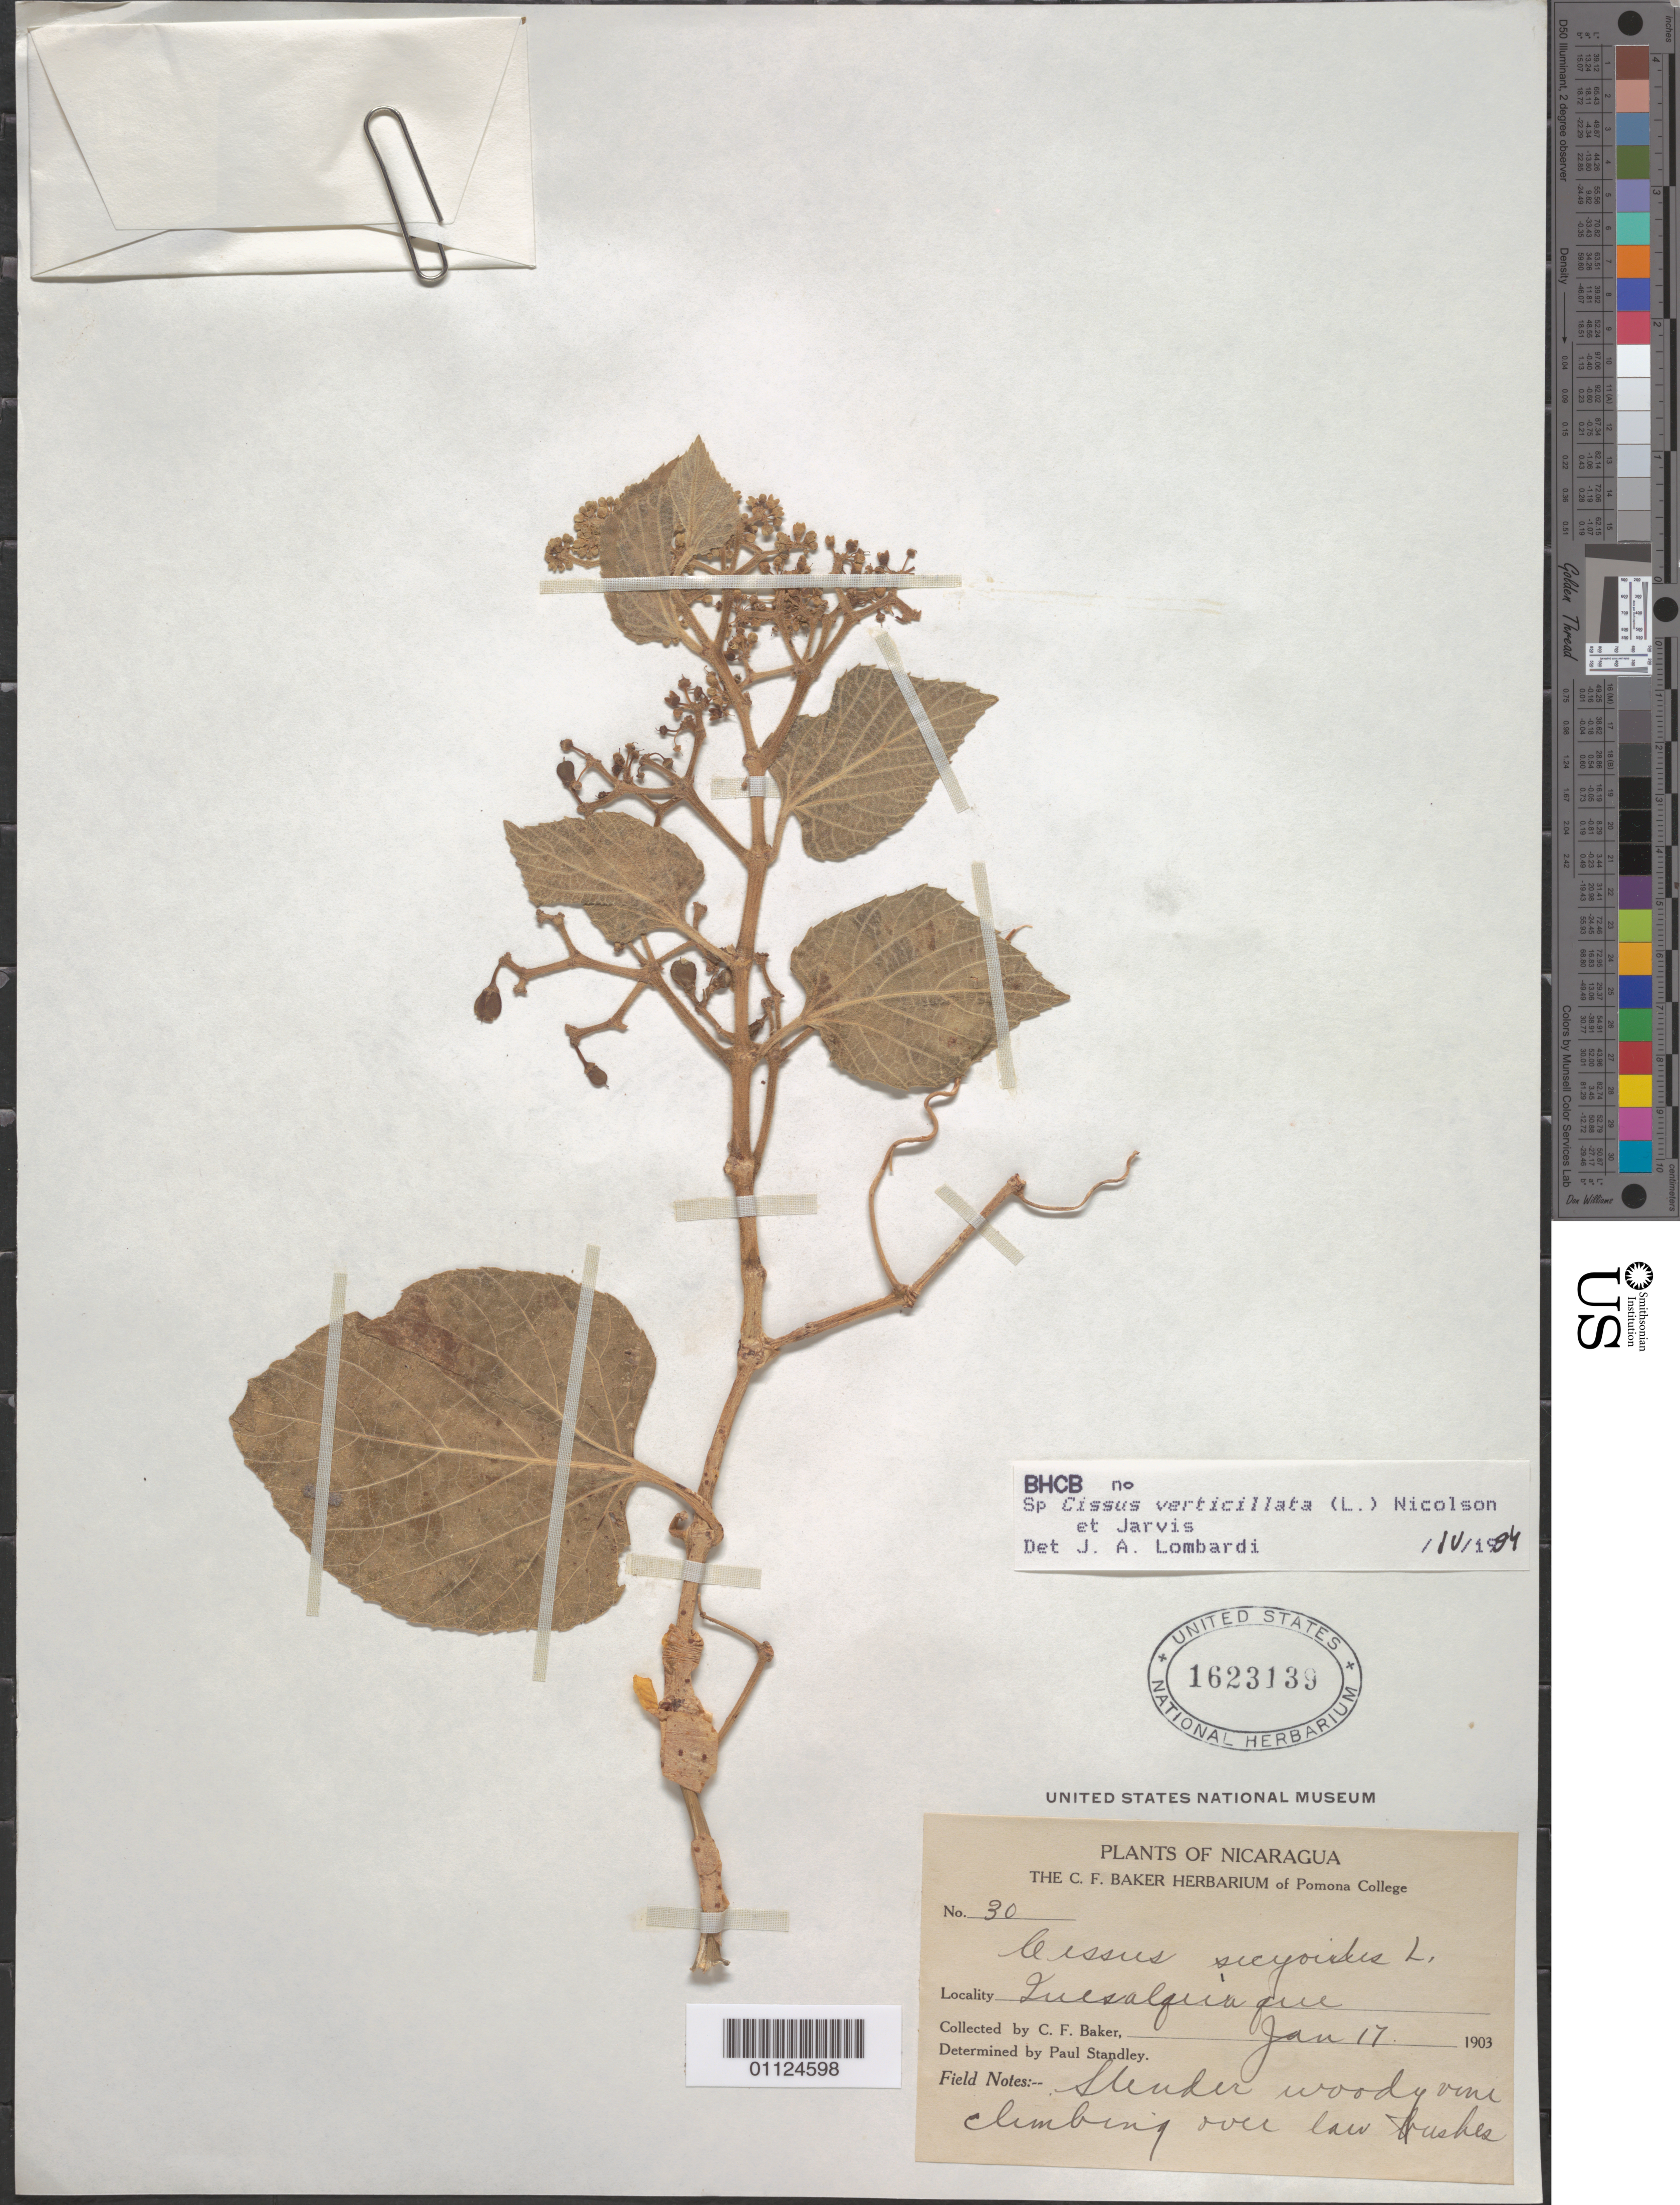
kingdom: Plantae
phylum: Tracheophyta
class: Magnoliopsida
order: Vitales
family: Vitaceae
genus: Cissus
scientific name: Cissus verticillata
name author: (L.) Nicolson & C.E. Jarvis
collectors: C. F. Baker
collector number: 30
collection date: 1903-06-17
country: Nicaragua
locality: Quesalquaque.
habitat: Woody vine.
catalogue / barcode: US 1623139